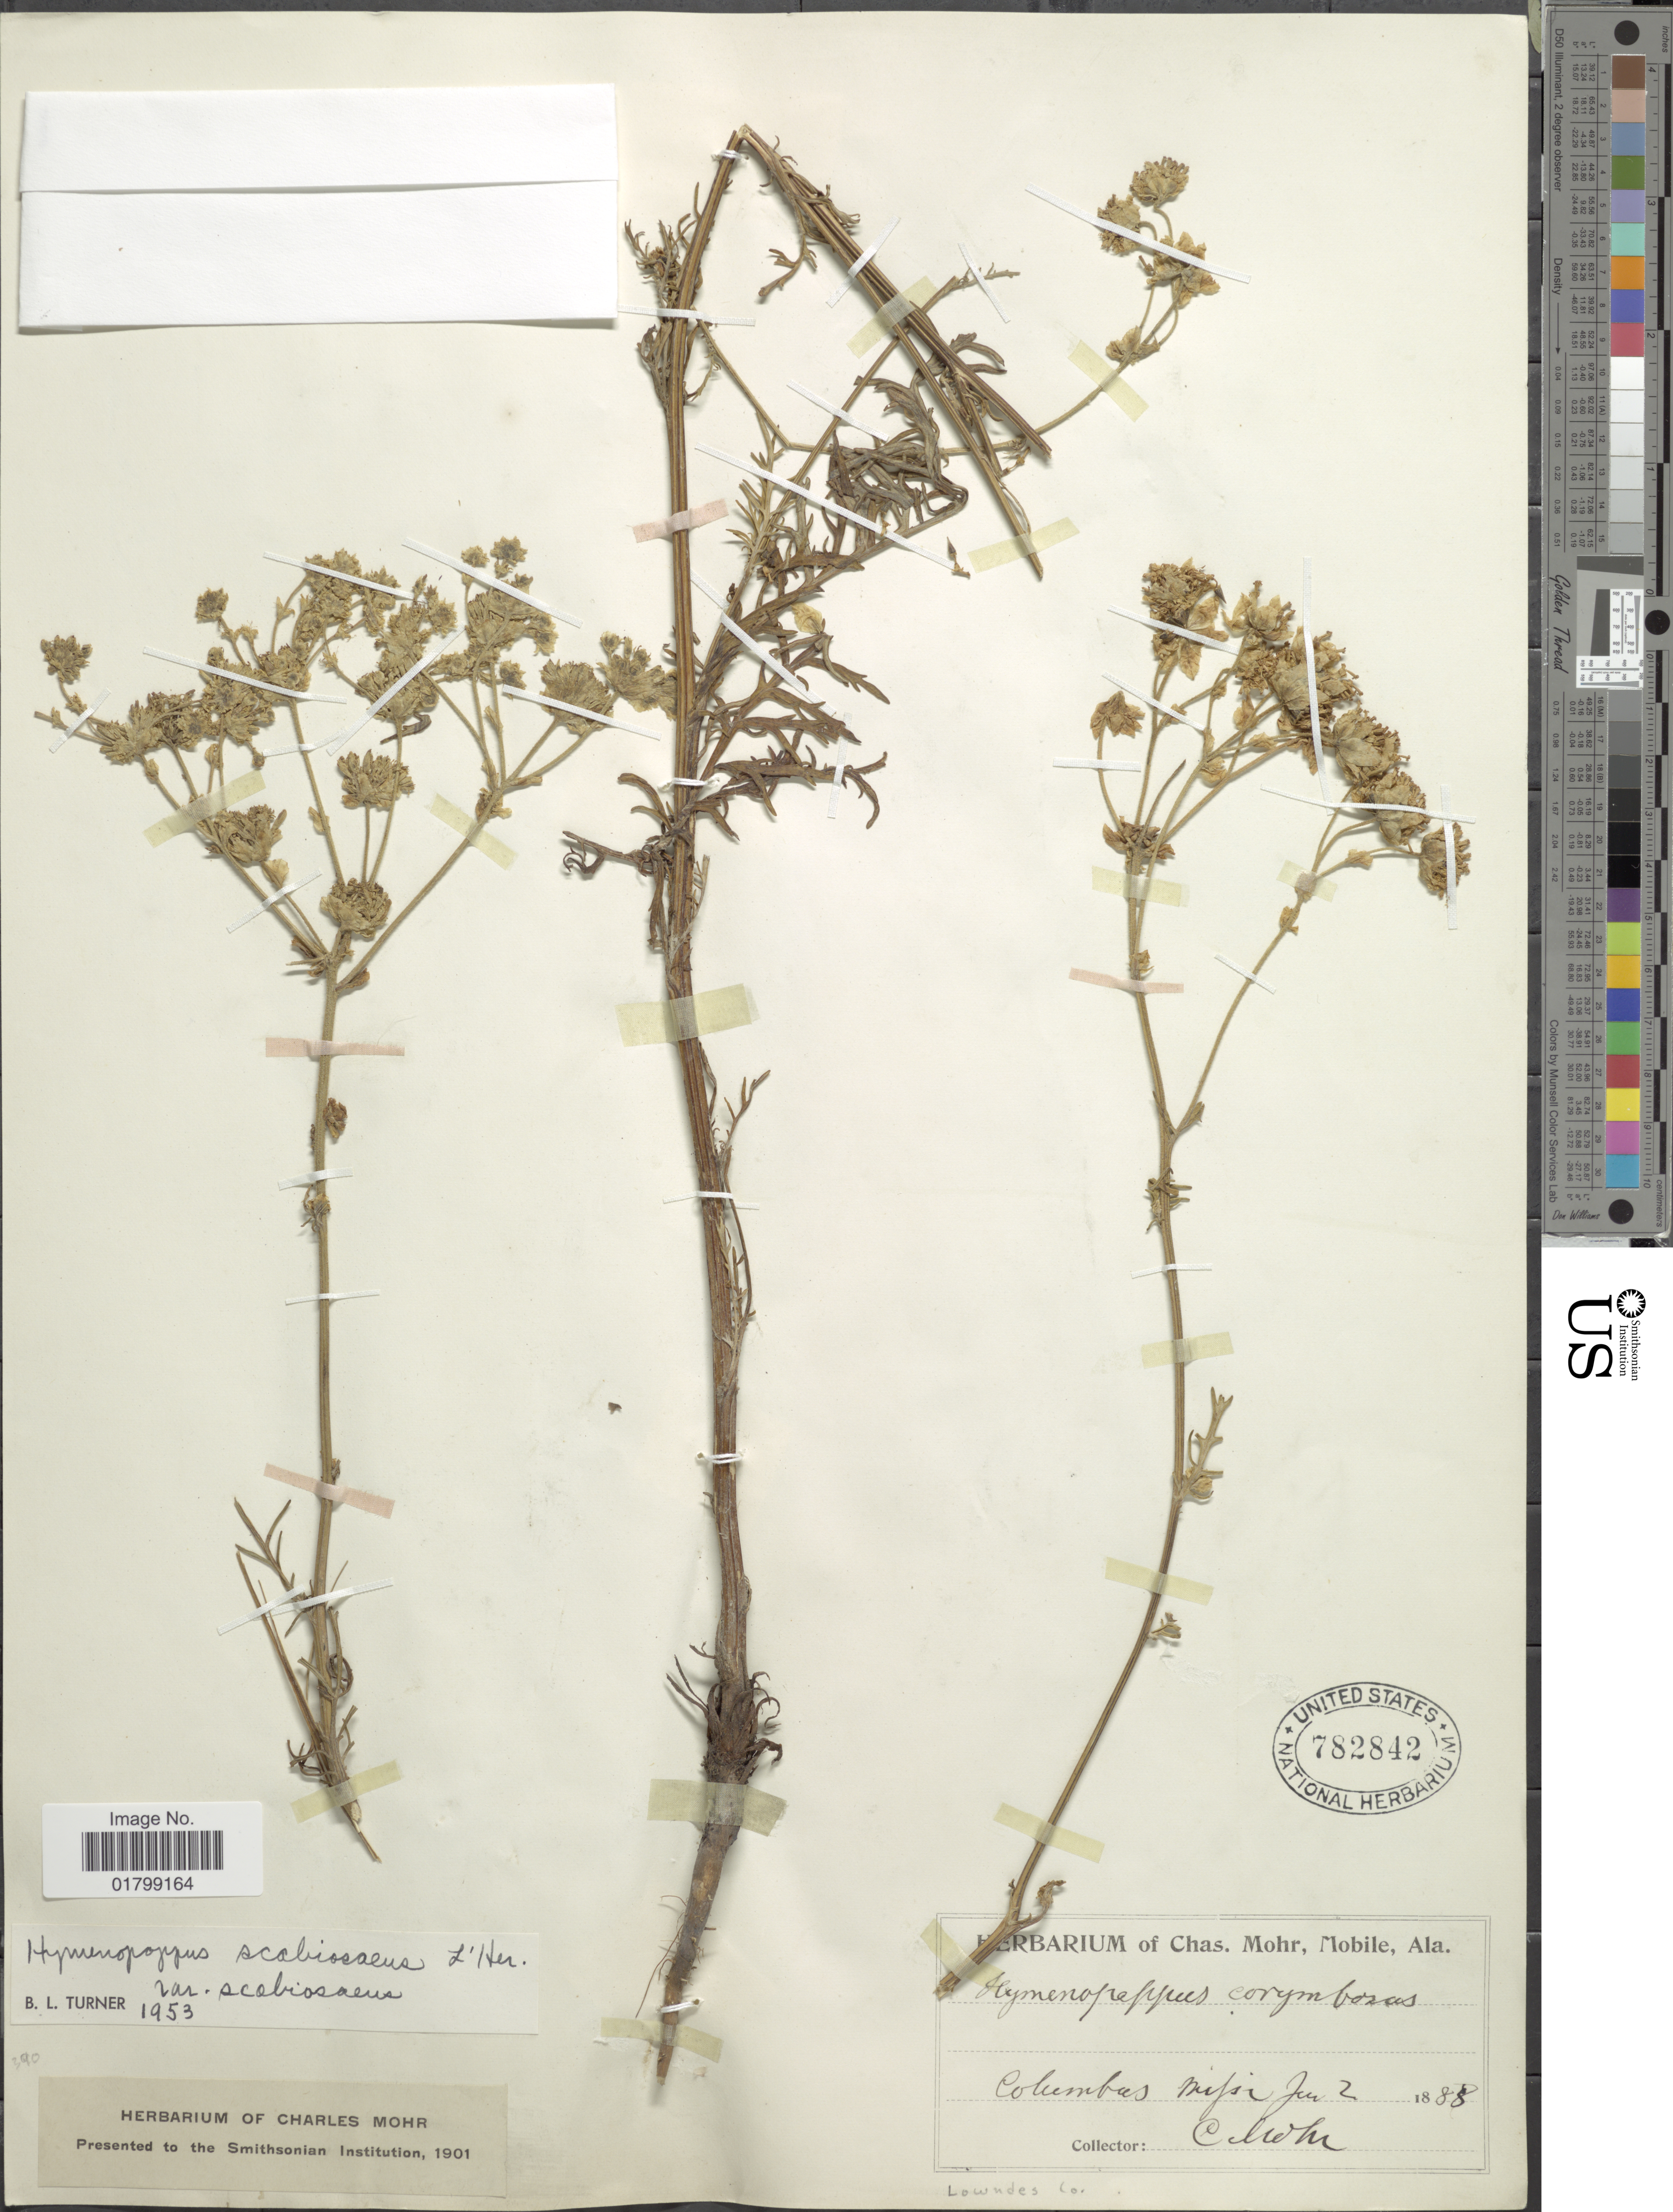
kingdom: Plantae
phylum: Tracheophyta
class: Magnoliopsida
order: Asterales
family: Asteraceae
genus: Hymenopappus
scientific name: Hymenopappus scabiosaeus var. scabiosaeus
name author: L'Hér.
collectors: Mohr, C. T. (herbarium)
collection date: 1888-06-02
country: United States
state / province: Mississippi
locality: Colombus, Missi, Lowndes Co.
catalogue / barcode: US 782842